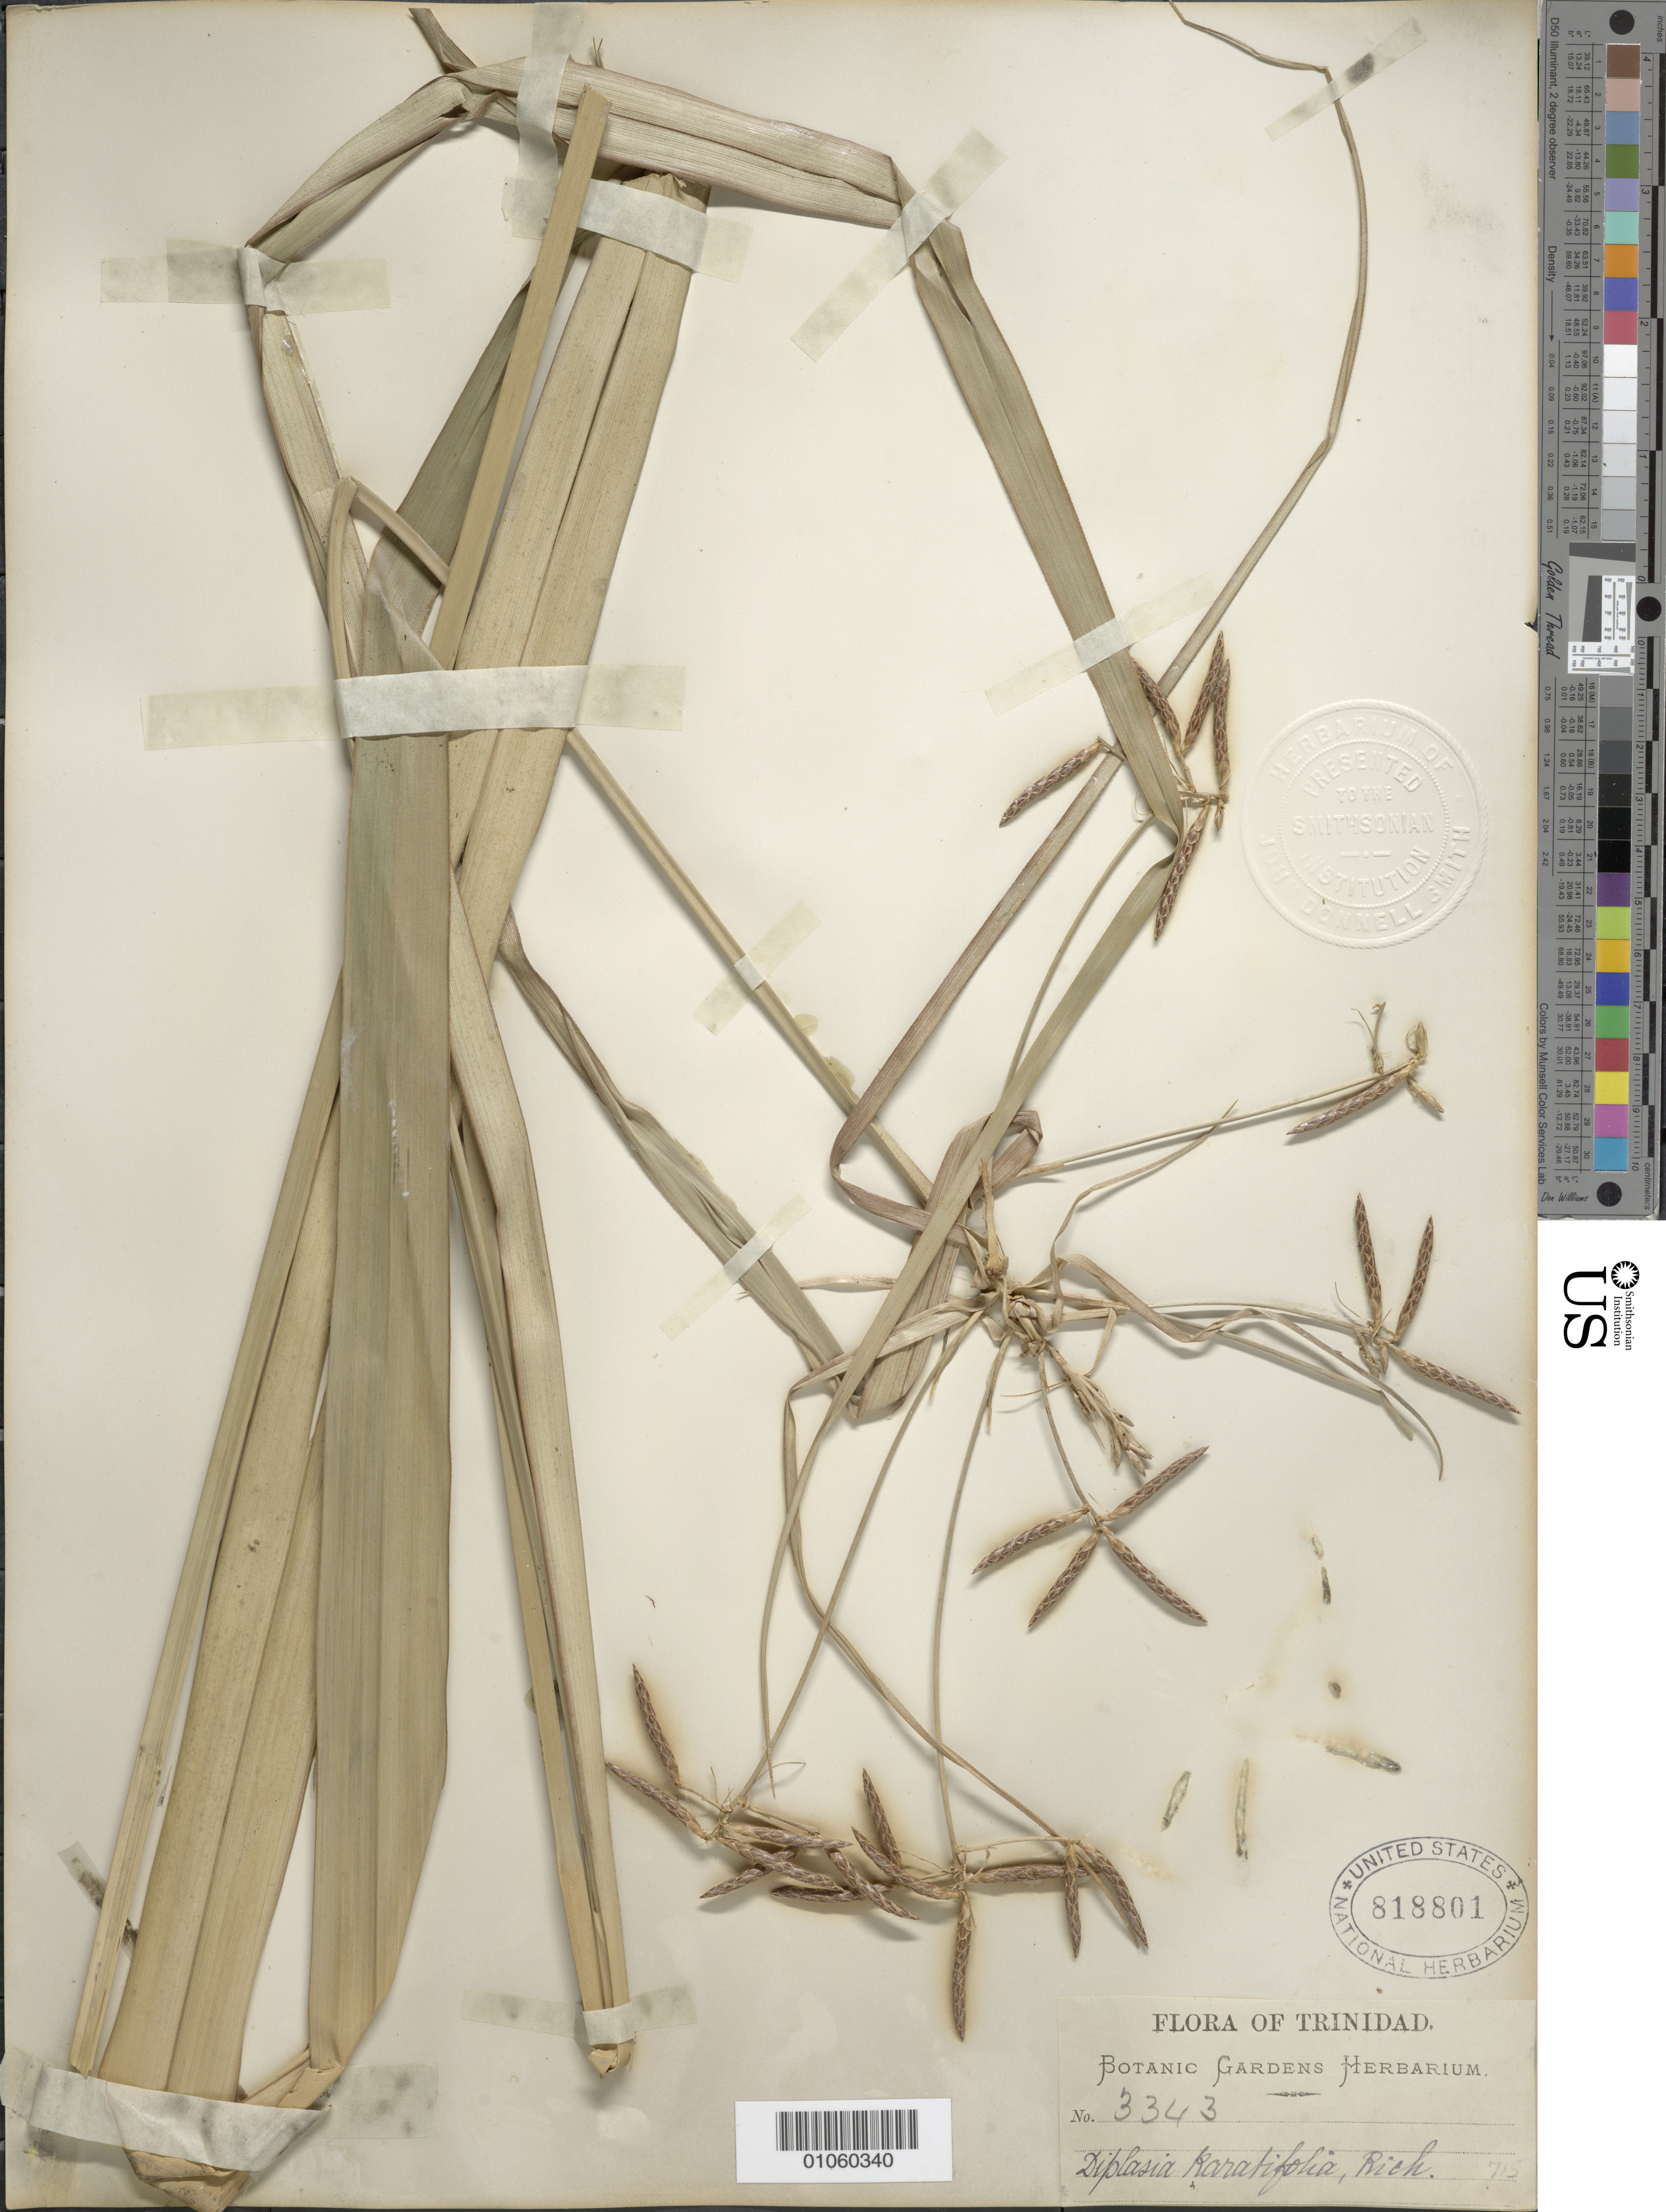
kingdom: Plantae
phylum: Tracheophyta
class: Liliopsida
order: Poales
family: Cyperaceae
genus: Diplasia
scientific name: Diplasia karatifolia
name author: Rich.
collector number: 3343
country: Trinidad and Tobago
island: Trinidad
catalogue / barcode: US 818801